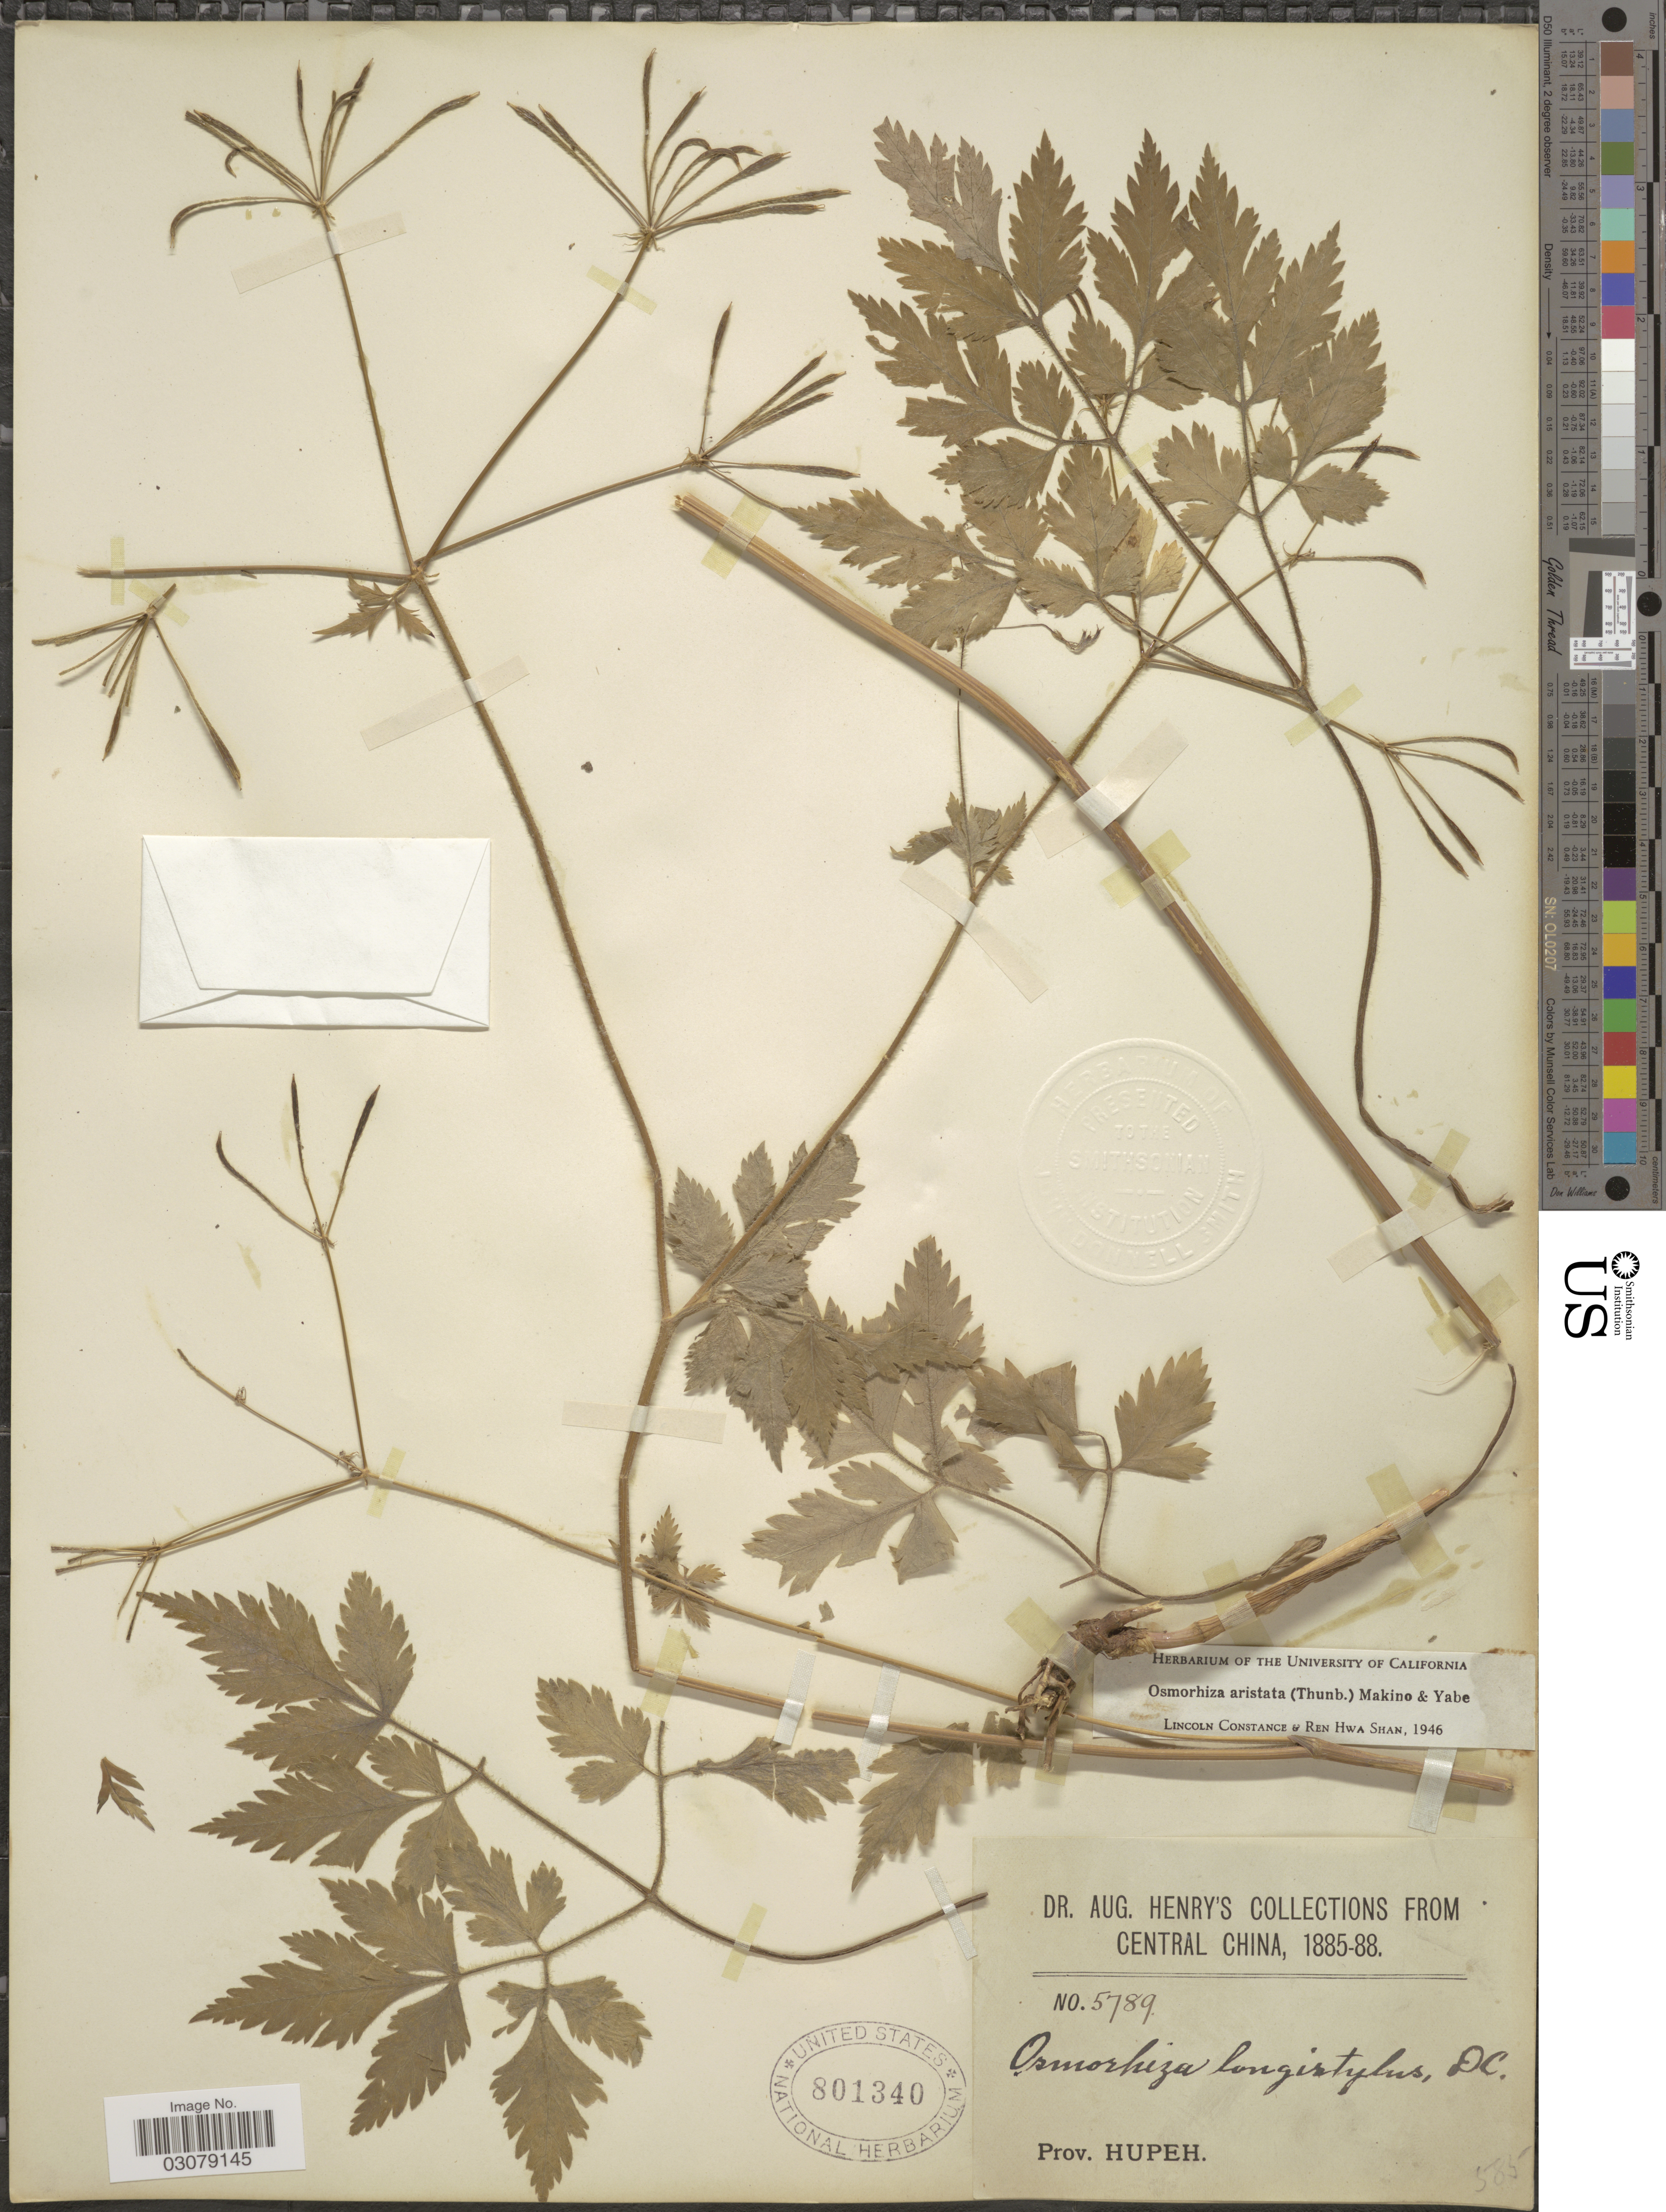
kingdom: Plantae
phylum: Tracheophyta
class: Magnoliopsida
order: Apiales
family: Apiaceae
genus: Osmorhiza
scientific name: Osmorhiza aristata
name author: (Thunb.) Rydb.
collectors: A. Henry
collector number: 5789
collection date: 1885/1888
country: China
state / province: Hubei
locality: Central China. Prov. Hupeh.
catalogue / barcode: US 801340